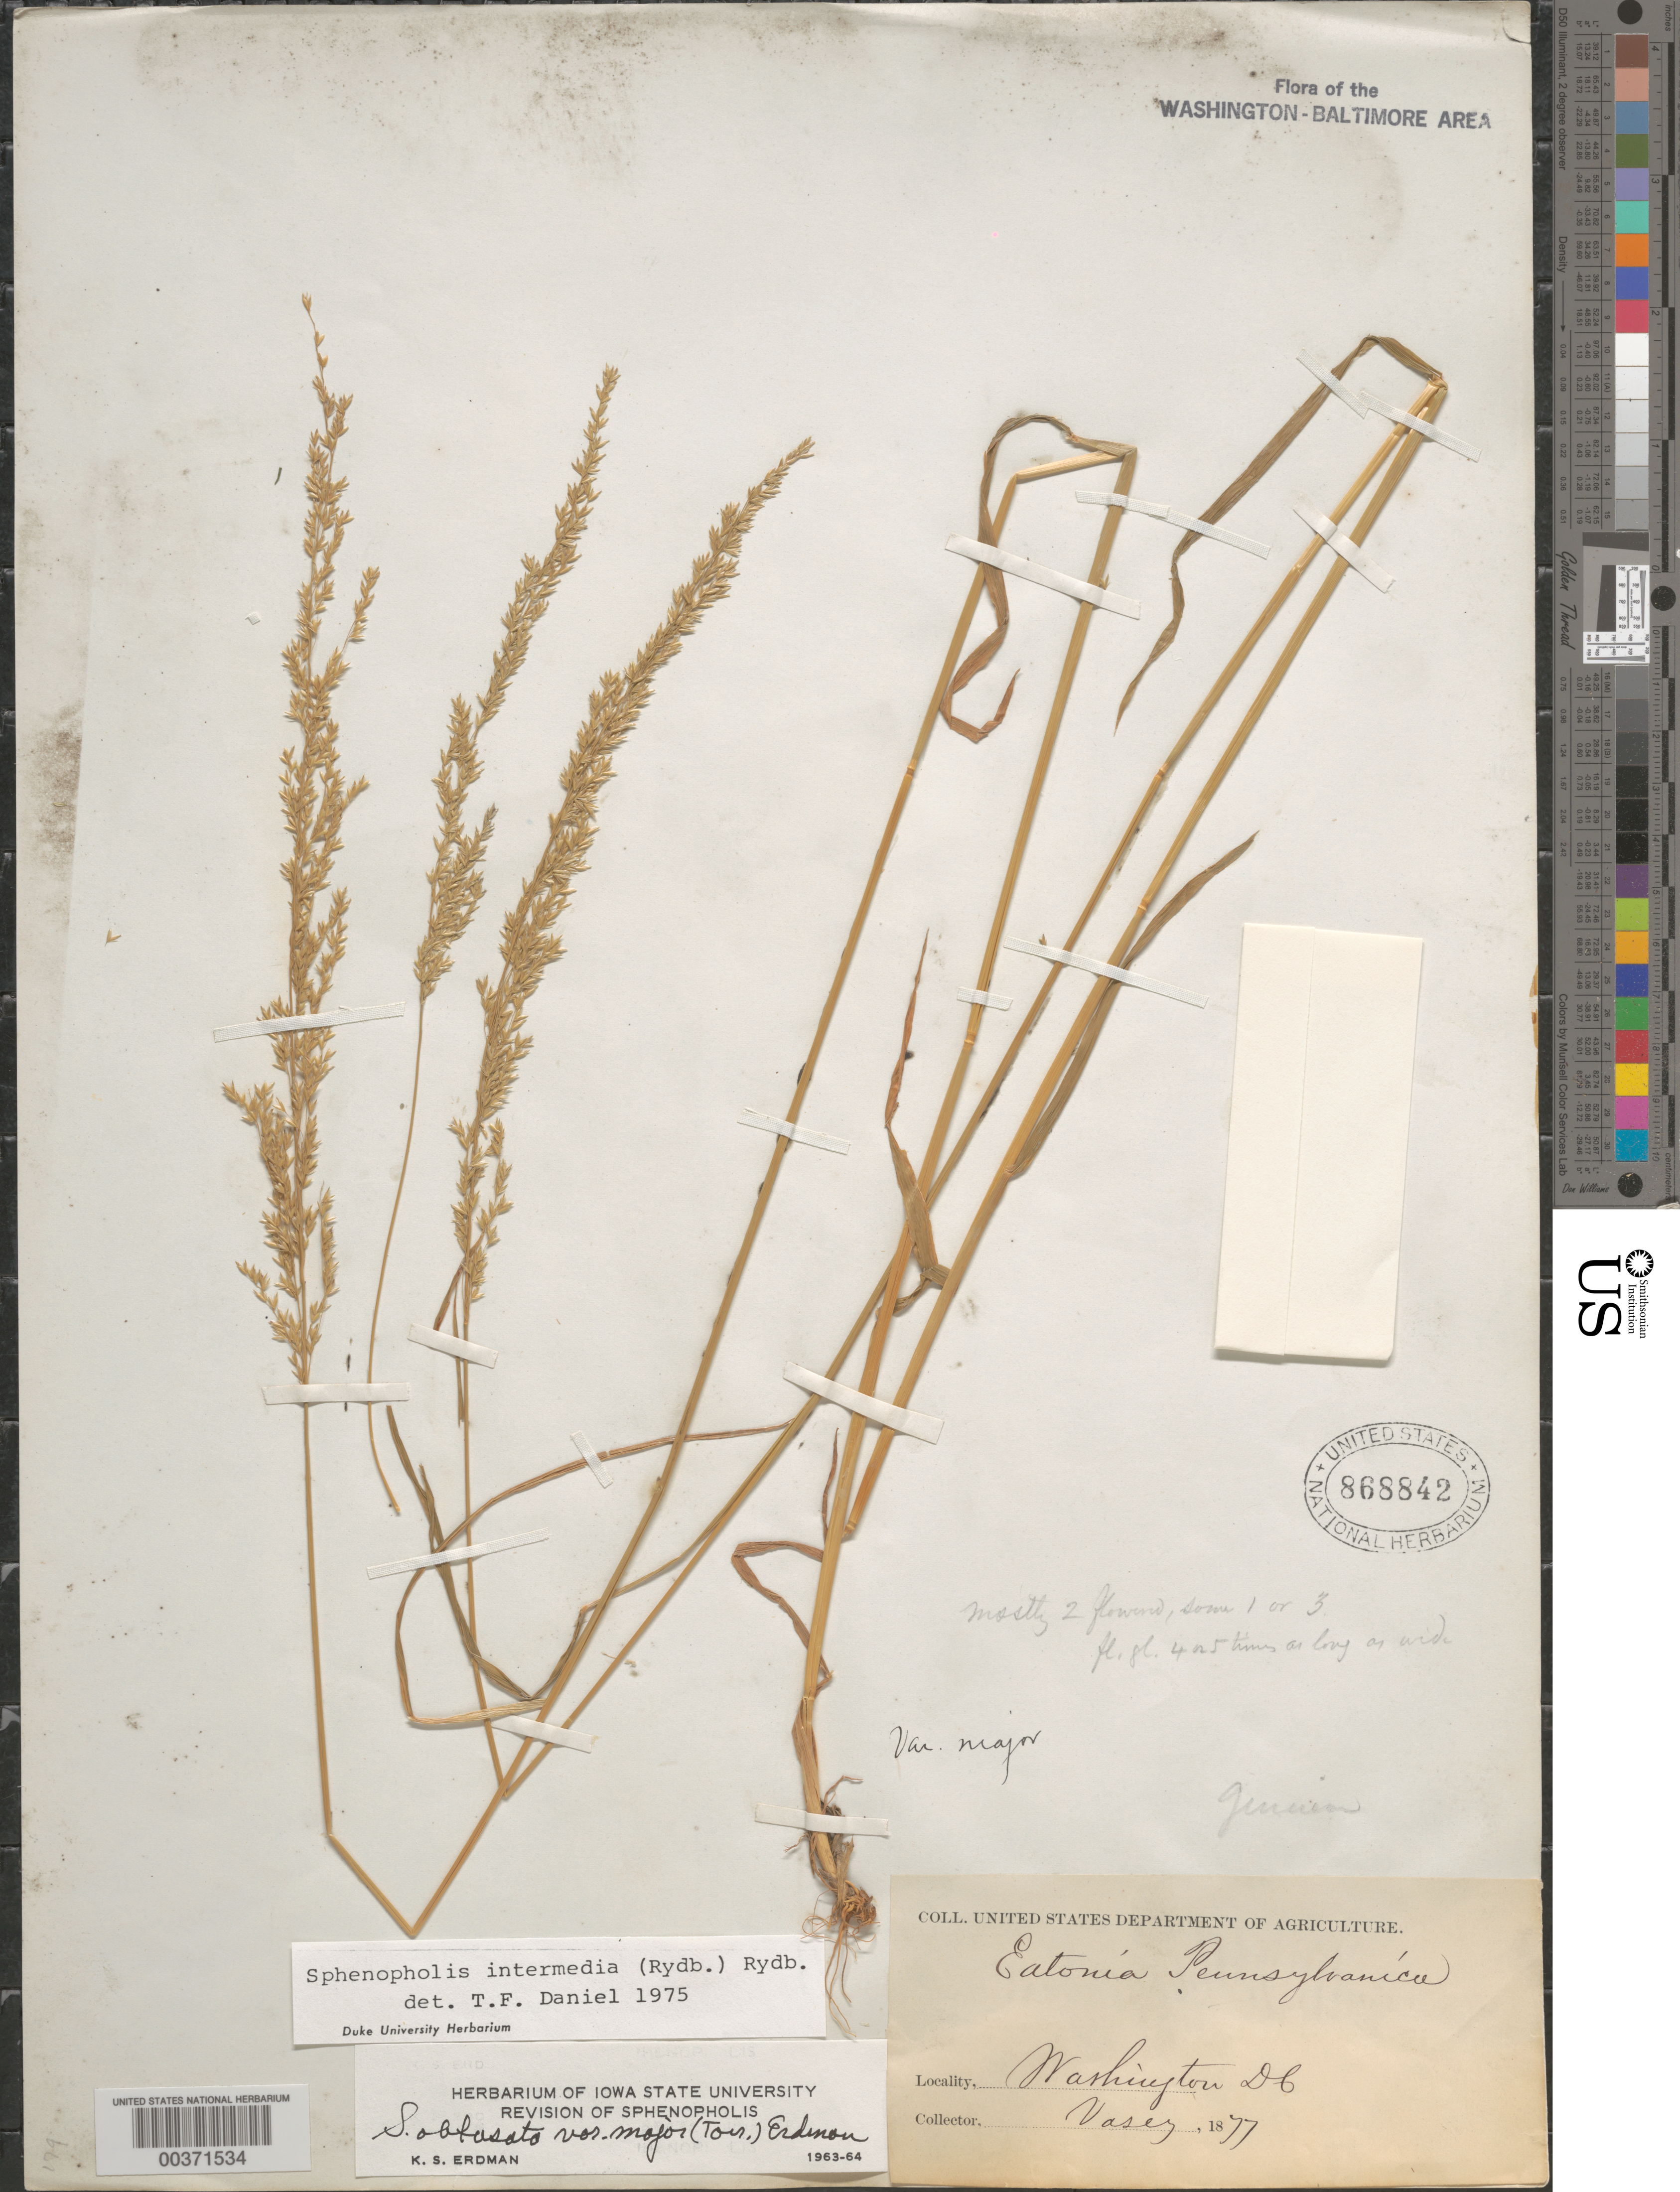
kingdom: Plantae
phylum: Tracheophyta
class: Liliopsida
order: Poales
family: Poaceae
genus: Sphenopholis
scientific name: Sphenopholis intermedia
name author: (Rydb.) Rydb.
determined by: Daniel, Thomas F.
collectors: G. Vasey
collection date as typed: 1877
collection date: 1877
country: United States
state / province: District of Columbia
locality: Near Washington DC and vicinity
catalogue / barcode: US 868842